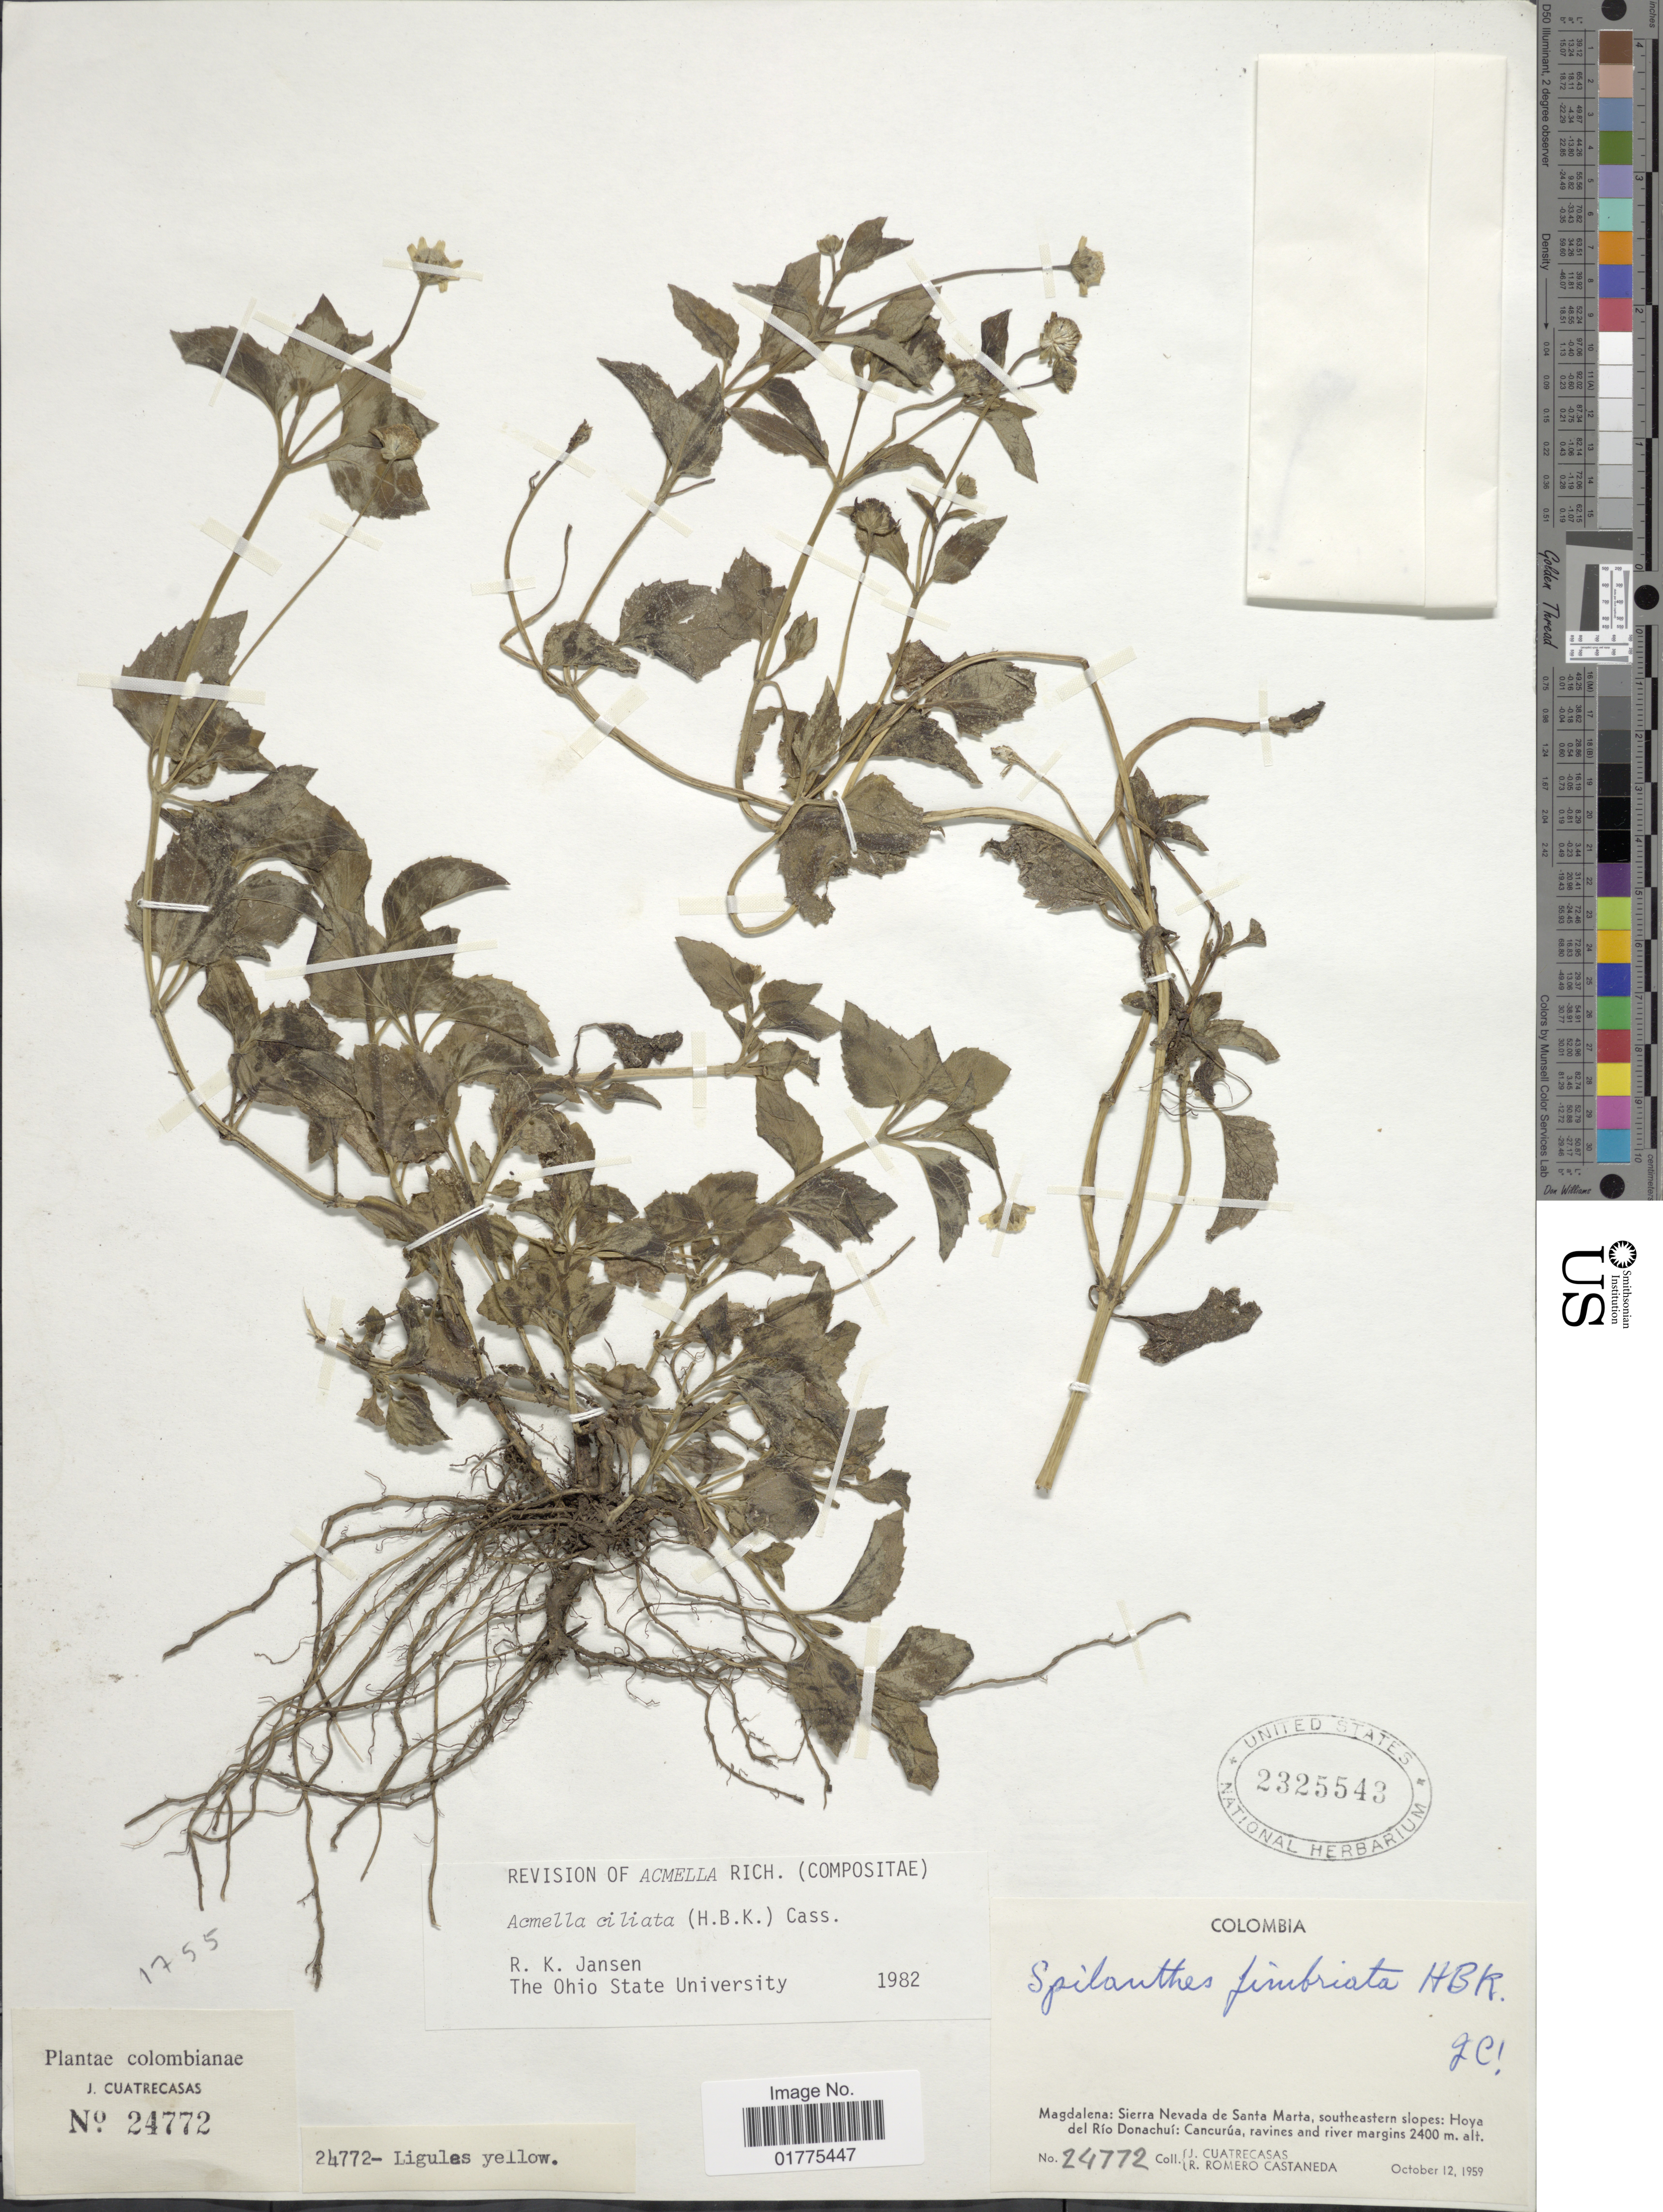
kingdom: Plantae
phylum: Tracheophyta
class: Magnoliopsida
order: Asterales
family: Asteraceae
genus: Acmella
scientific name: Acmella ciliata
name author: (Kunth) Cass.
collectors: J. Cuatrecasas & R. Romero Castañeda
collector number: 24772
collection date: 1959-10-12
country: Colombia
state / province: Magdalena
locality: Sierra Nevada de Santa Marta, southeastern slopes: Hoya del Rio Donachui: Cancurua, ravines and river margins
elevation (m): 2400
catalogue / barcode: US 2325543